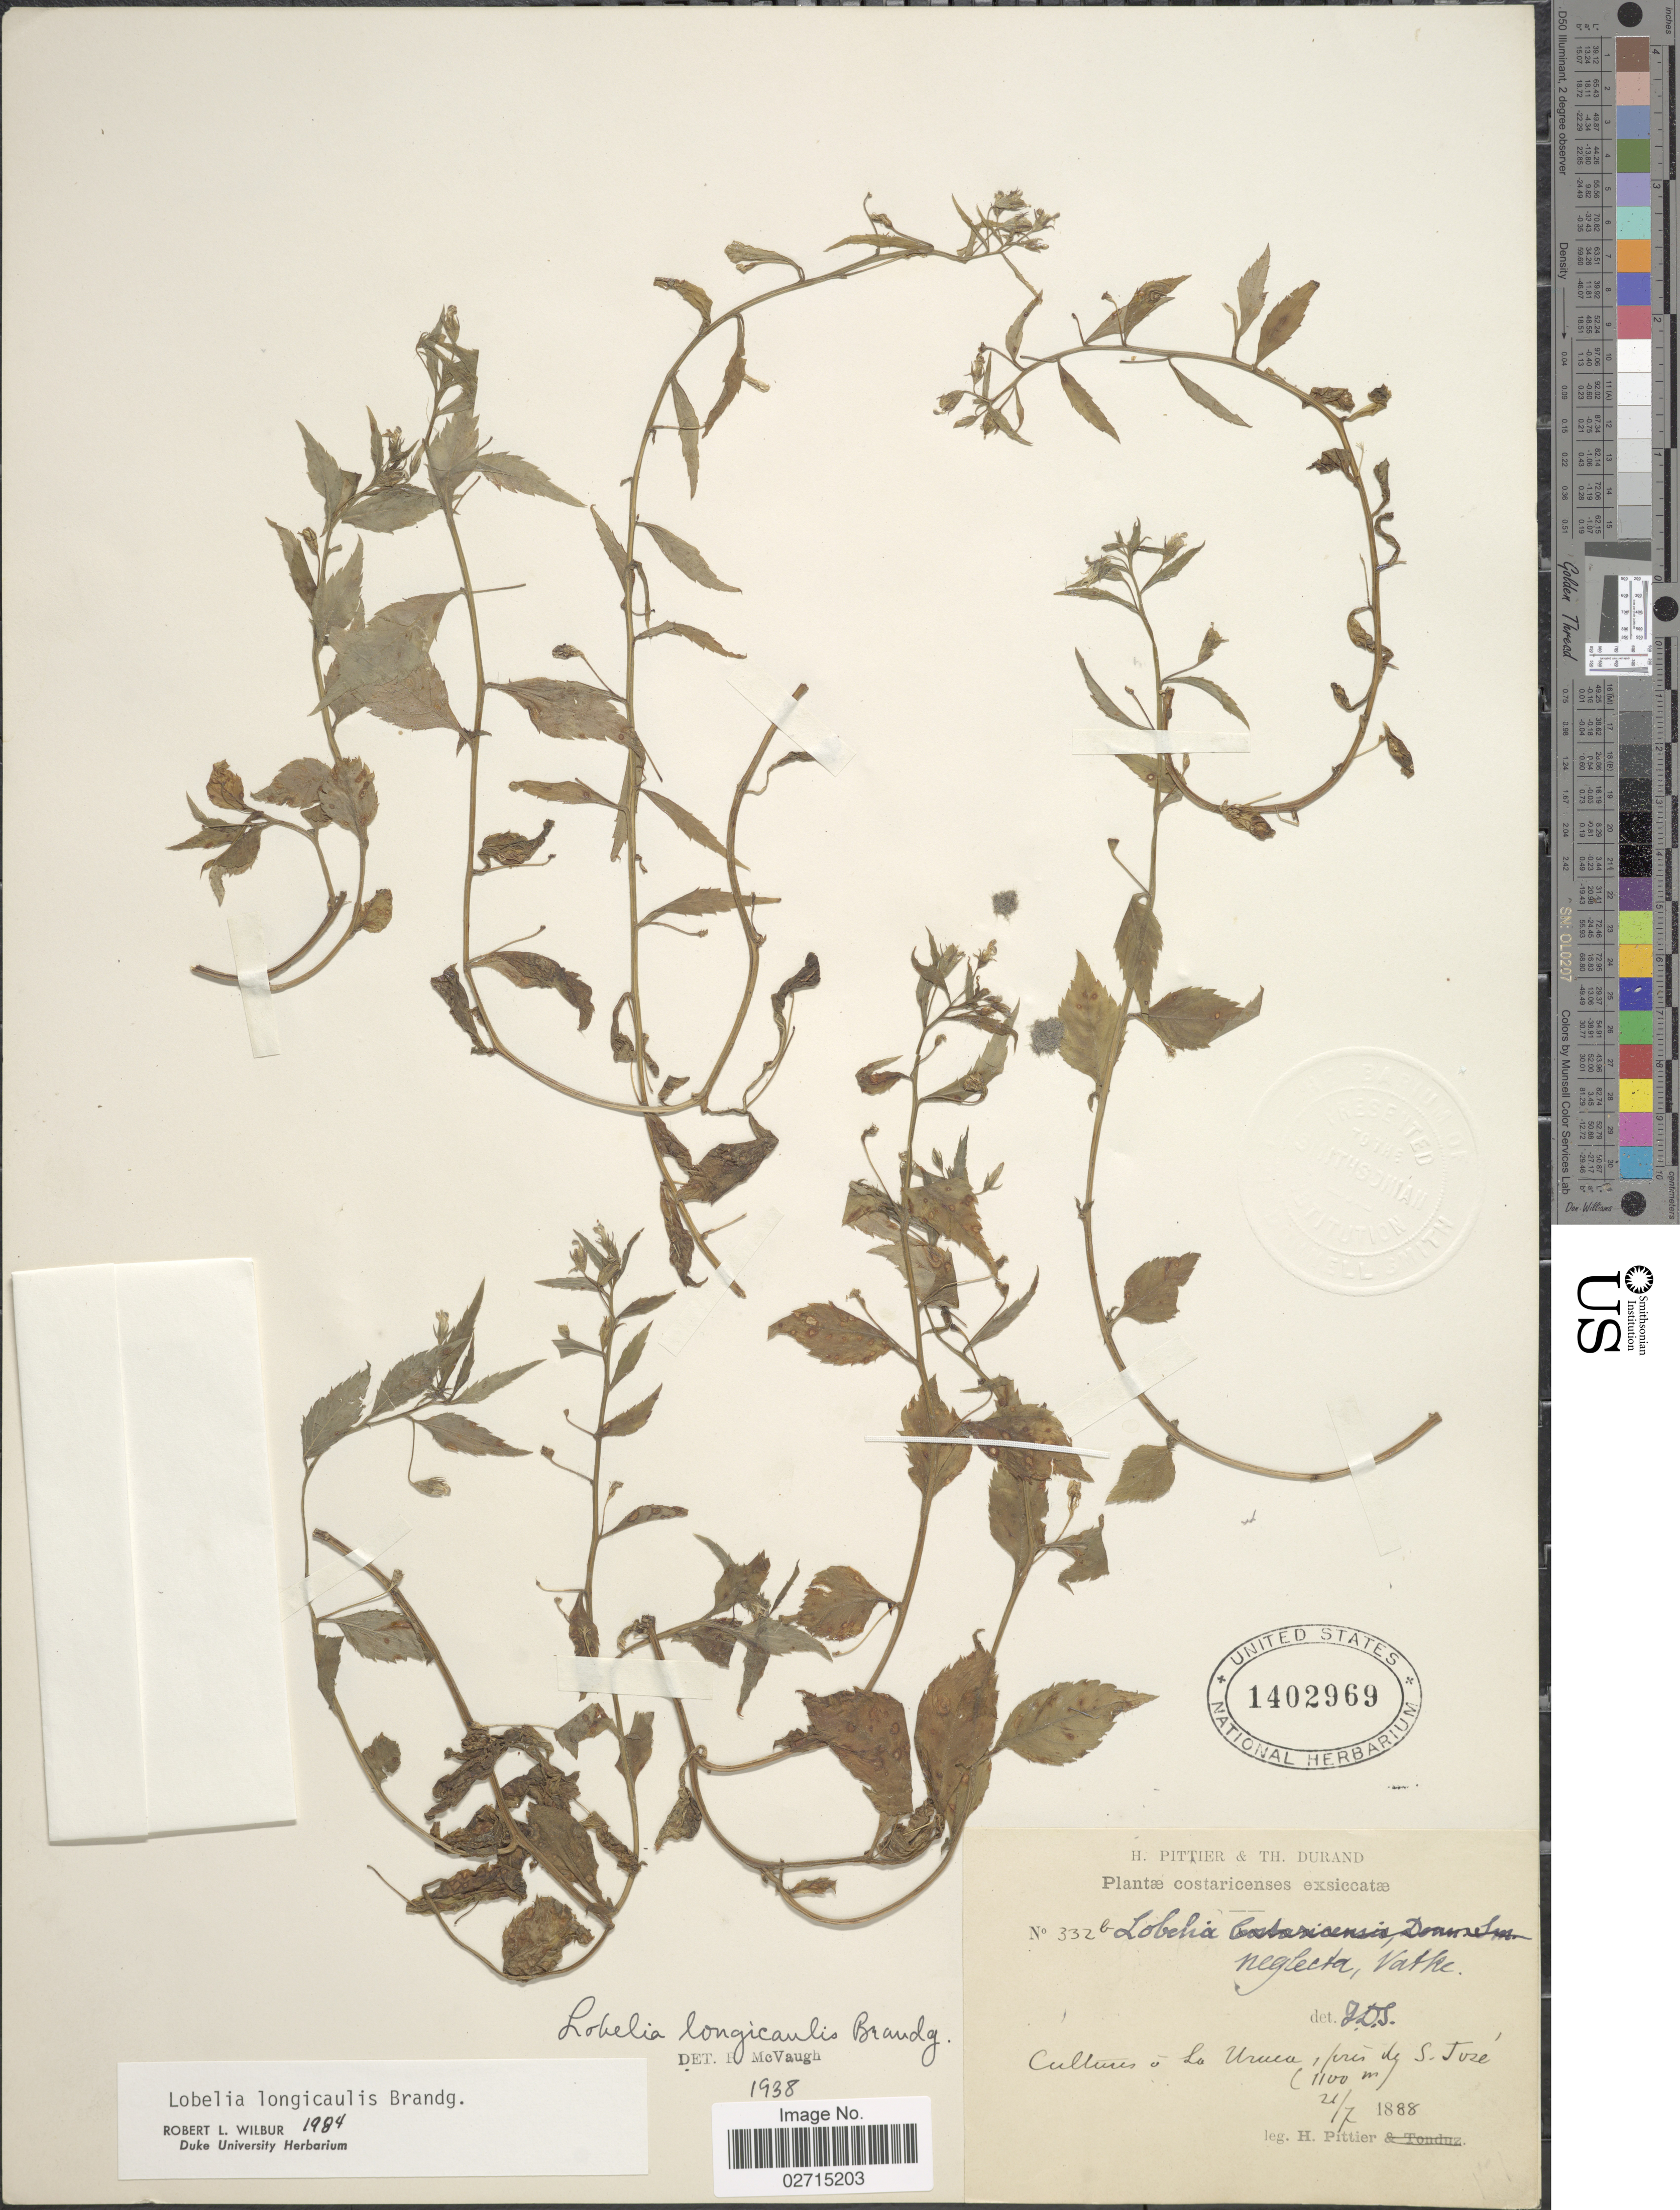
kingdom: Plantae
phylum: Tracheophyta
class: Magnoliopsida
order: Asterales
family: Campanulaceae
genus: Lobelia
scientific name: Lobelia longicaulis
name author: Brandegee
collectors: H. F. Pittier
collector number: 332b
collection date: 1888-07-21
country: Costa Rica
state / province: San José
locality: Cultures a La Uruca, prés de S. Jose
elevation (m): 1100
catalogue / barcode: US 1402969